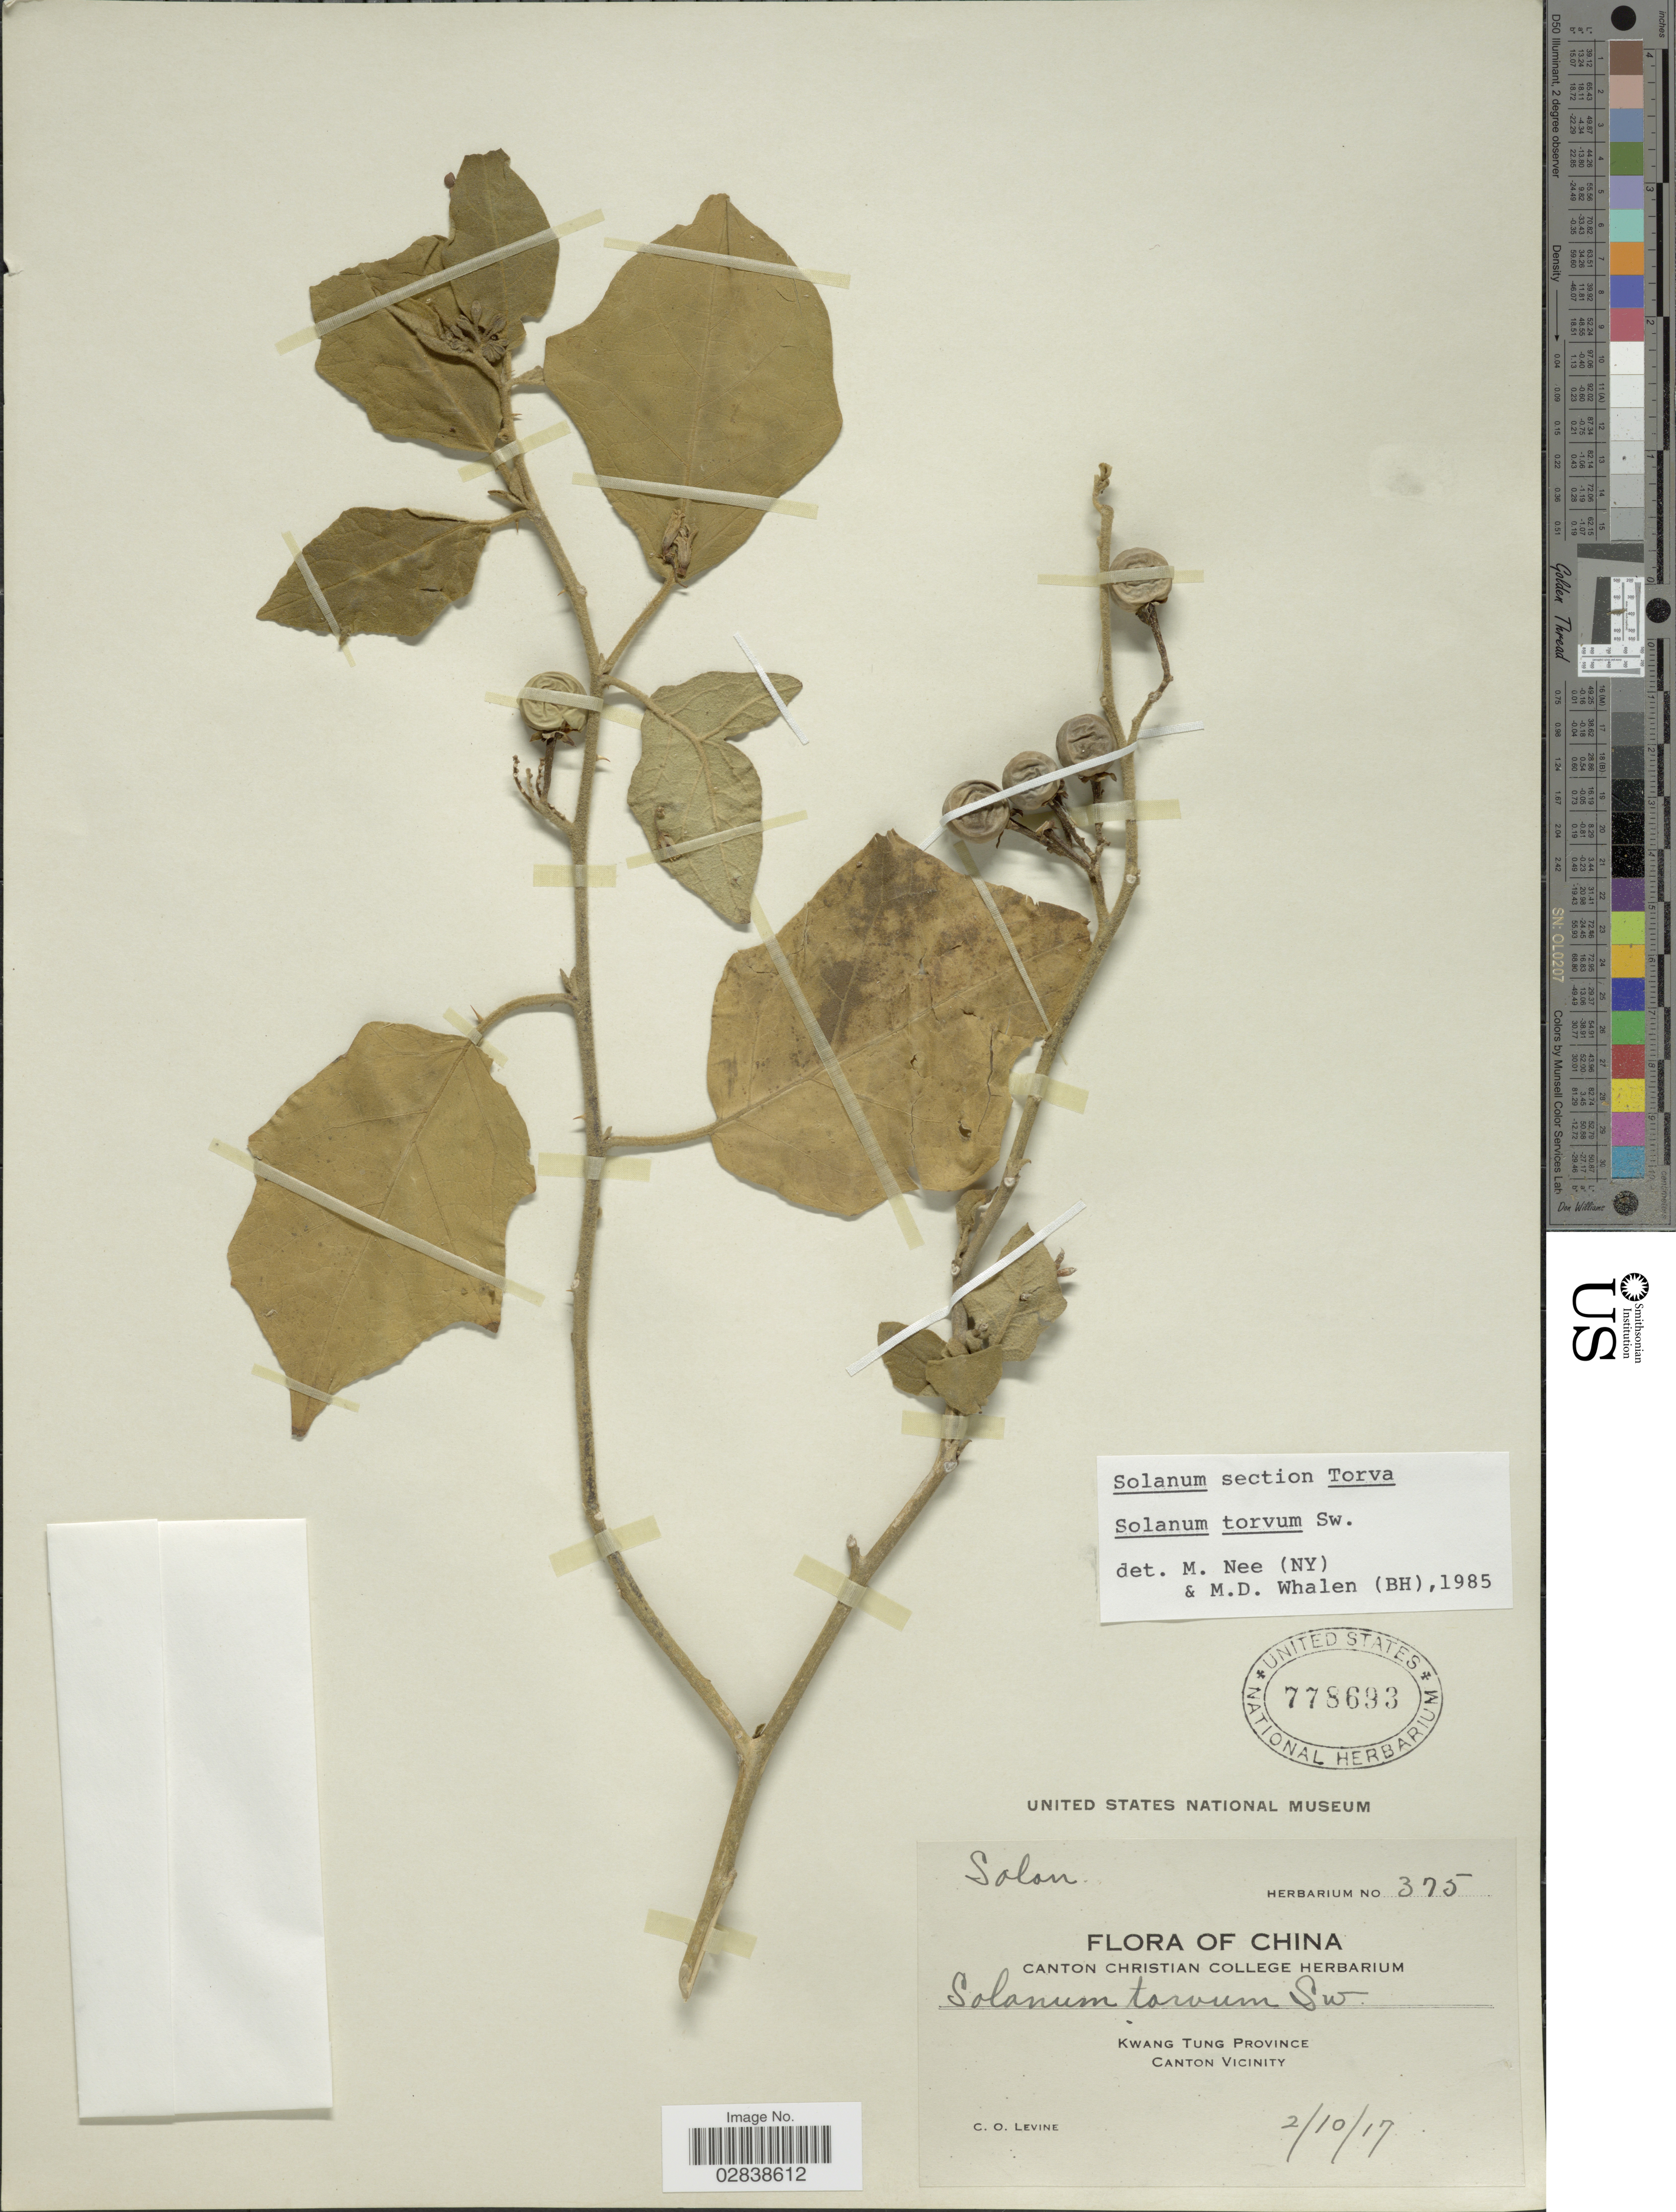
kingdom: Plantae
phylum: Tracheophyta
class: Magnoliopsida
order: Solanales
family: Solanaceae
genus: Solanum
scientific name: Solanum torvum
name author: Sw.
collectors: C. O. Levine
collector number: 375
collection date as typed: Transcribed d/m/y: 2/10/17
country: China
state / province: Guangdong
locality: Kwang Tung Province, Canton Vicinity.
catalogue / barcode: US 778693